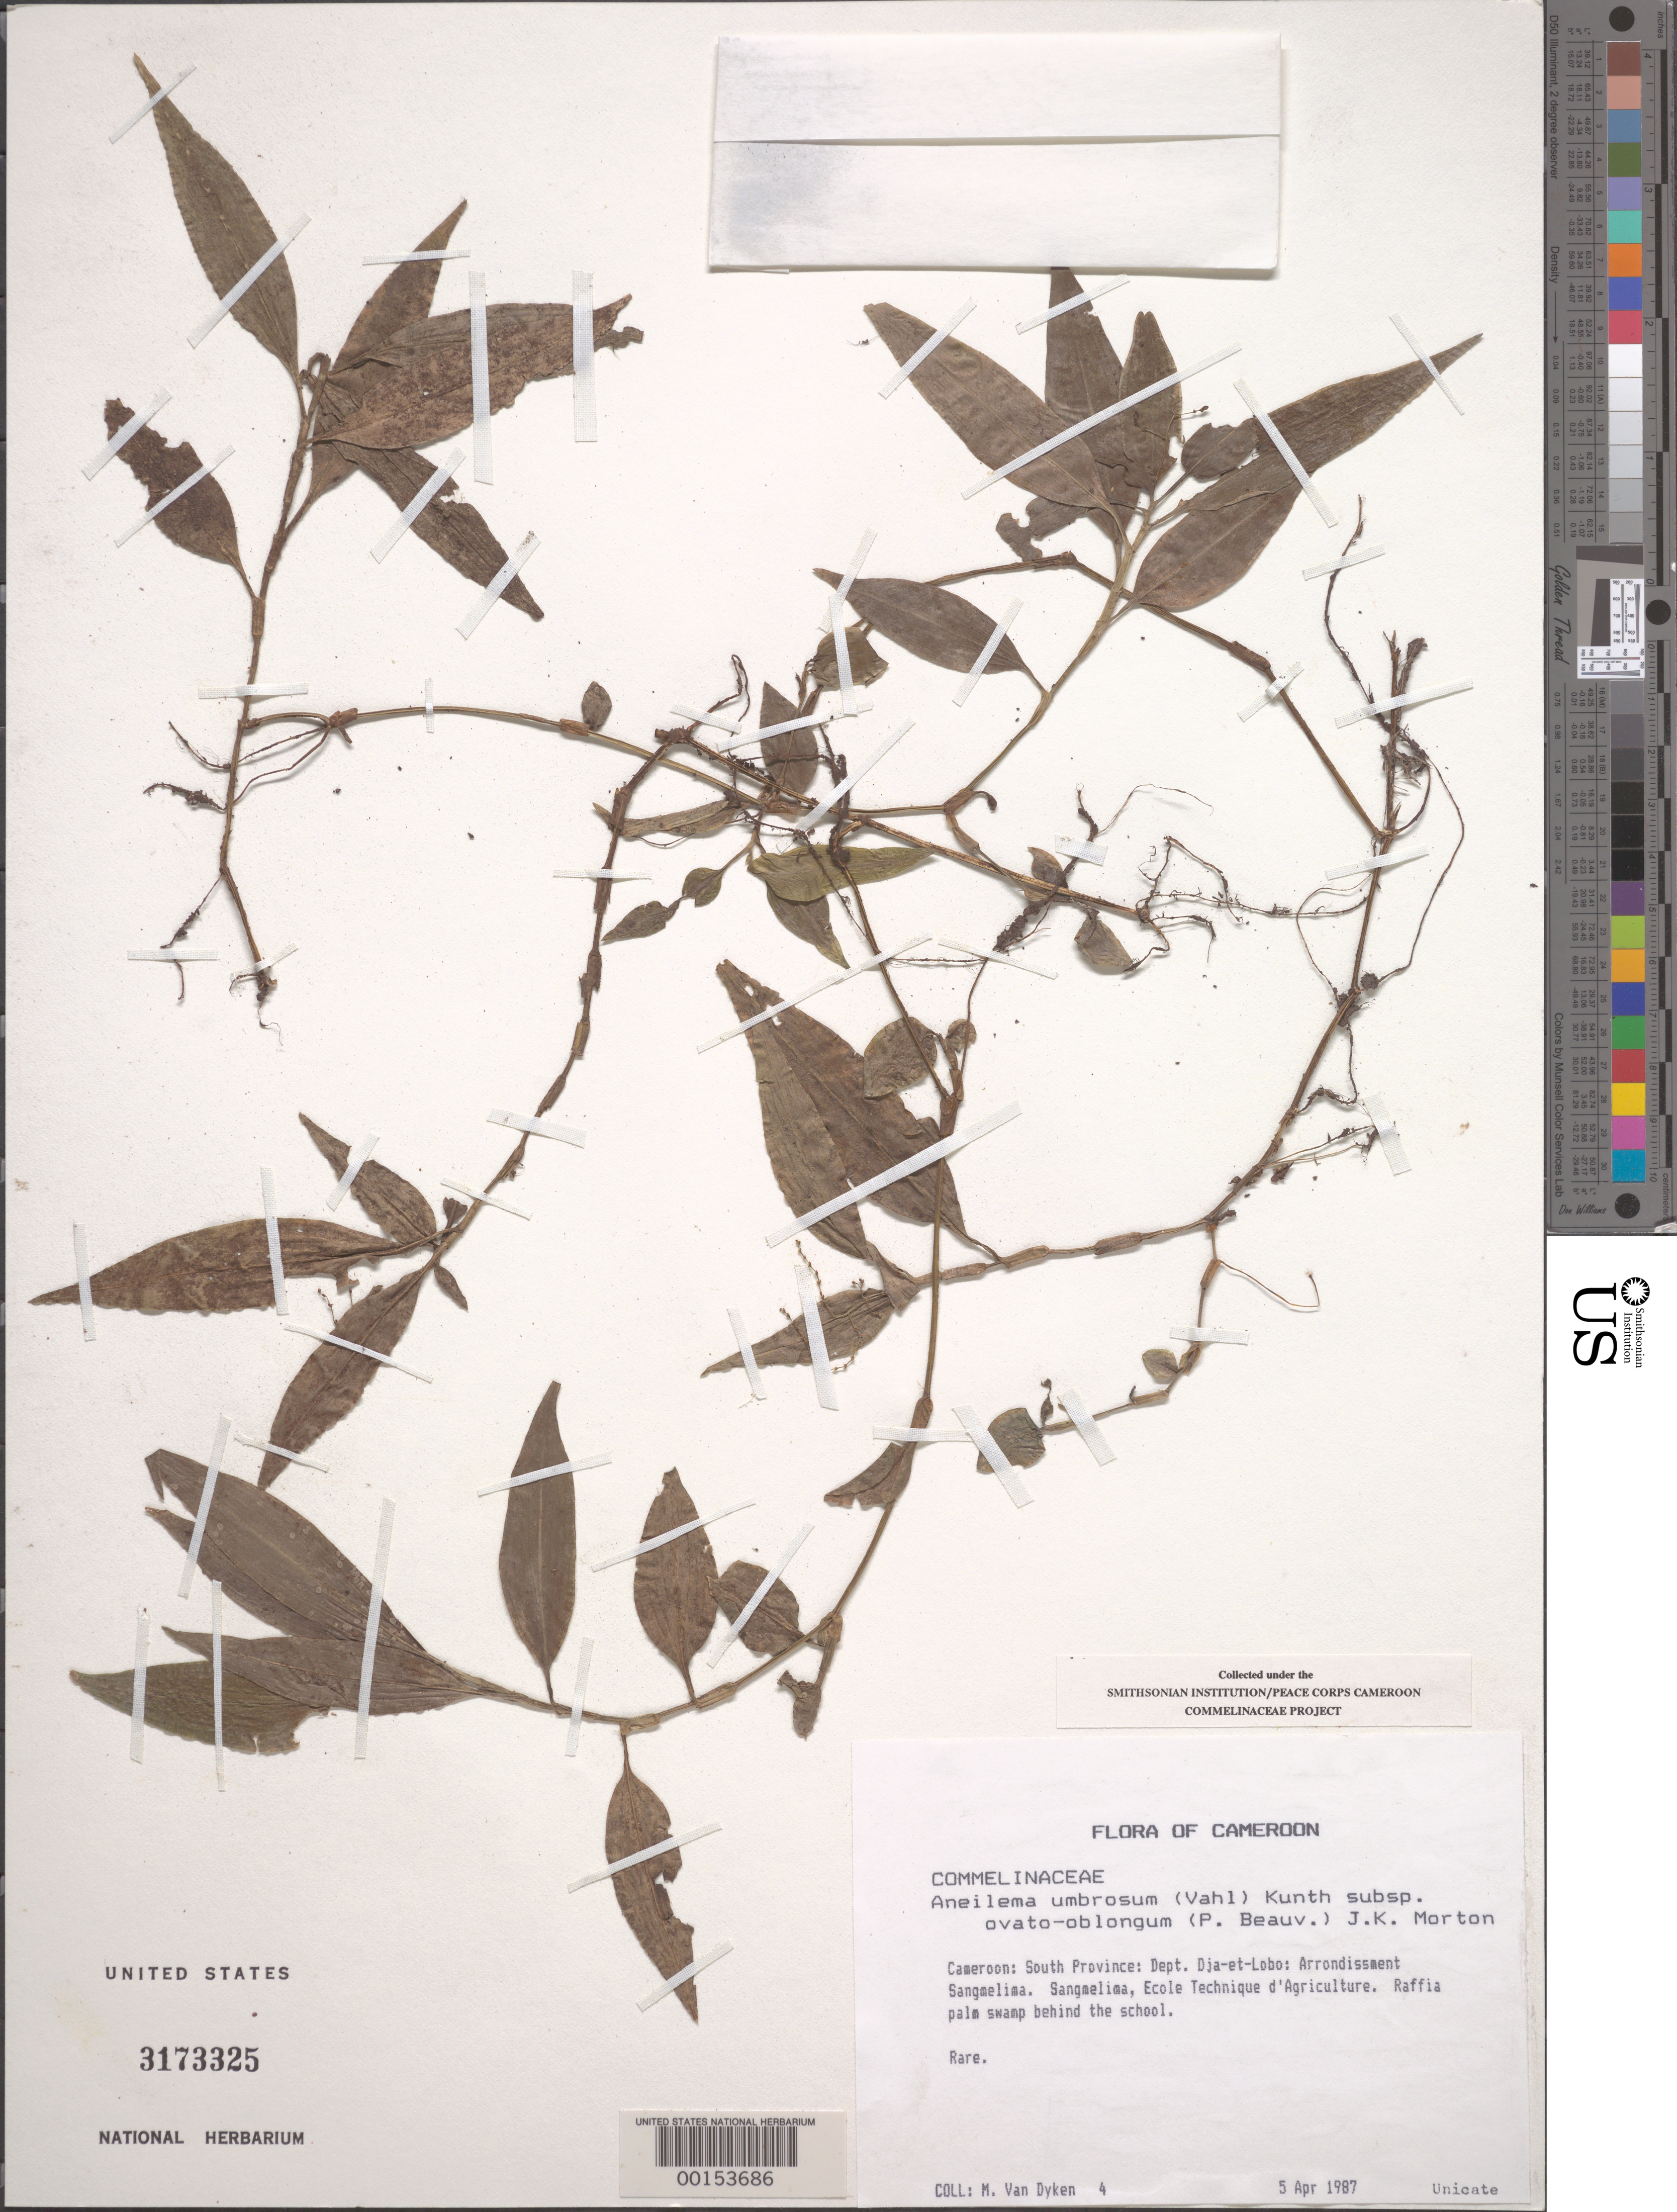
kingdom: Plantae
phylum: Tracheophyta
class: Liliopsida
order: Commelinales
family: Commelinaceae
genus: Aneilema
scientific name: Aneilema umbrosum subsp. ovato-oblongum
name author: (P. Beauv.) J.K. Morton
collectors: M. Van Dyken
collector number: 4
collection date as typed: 05 Apr 1987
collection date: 1987-04-05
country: Cameroon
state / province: Sud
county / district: Dja-et-lobo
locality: Arrondissment sangmelima, sangmelina, ecole technique d'agriculture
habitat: Raffia palm swamp behind school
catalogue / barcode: US 3173325